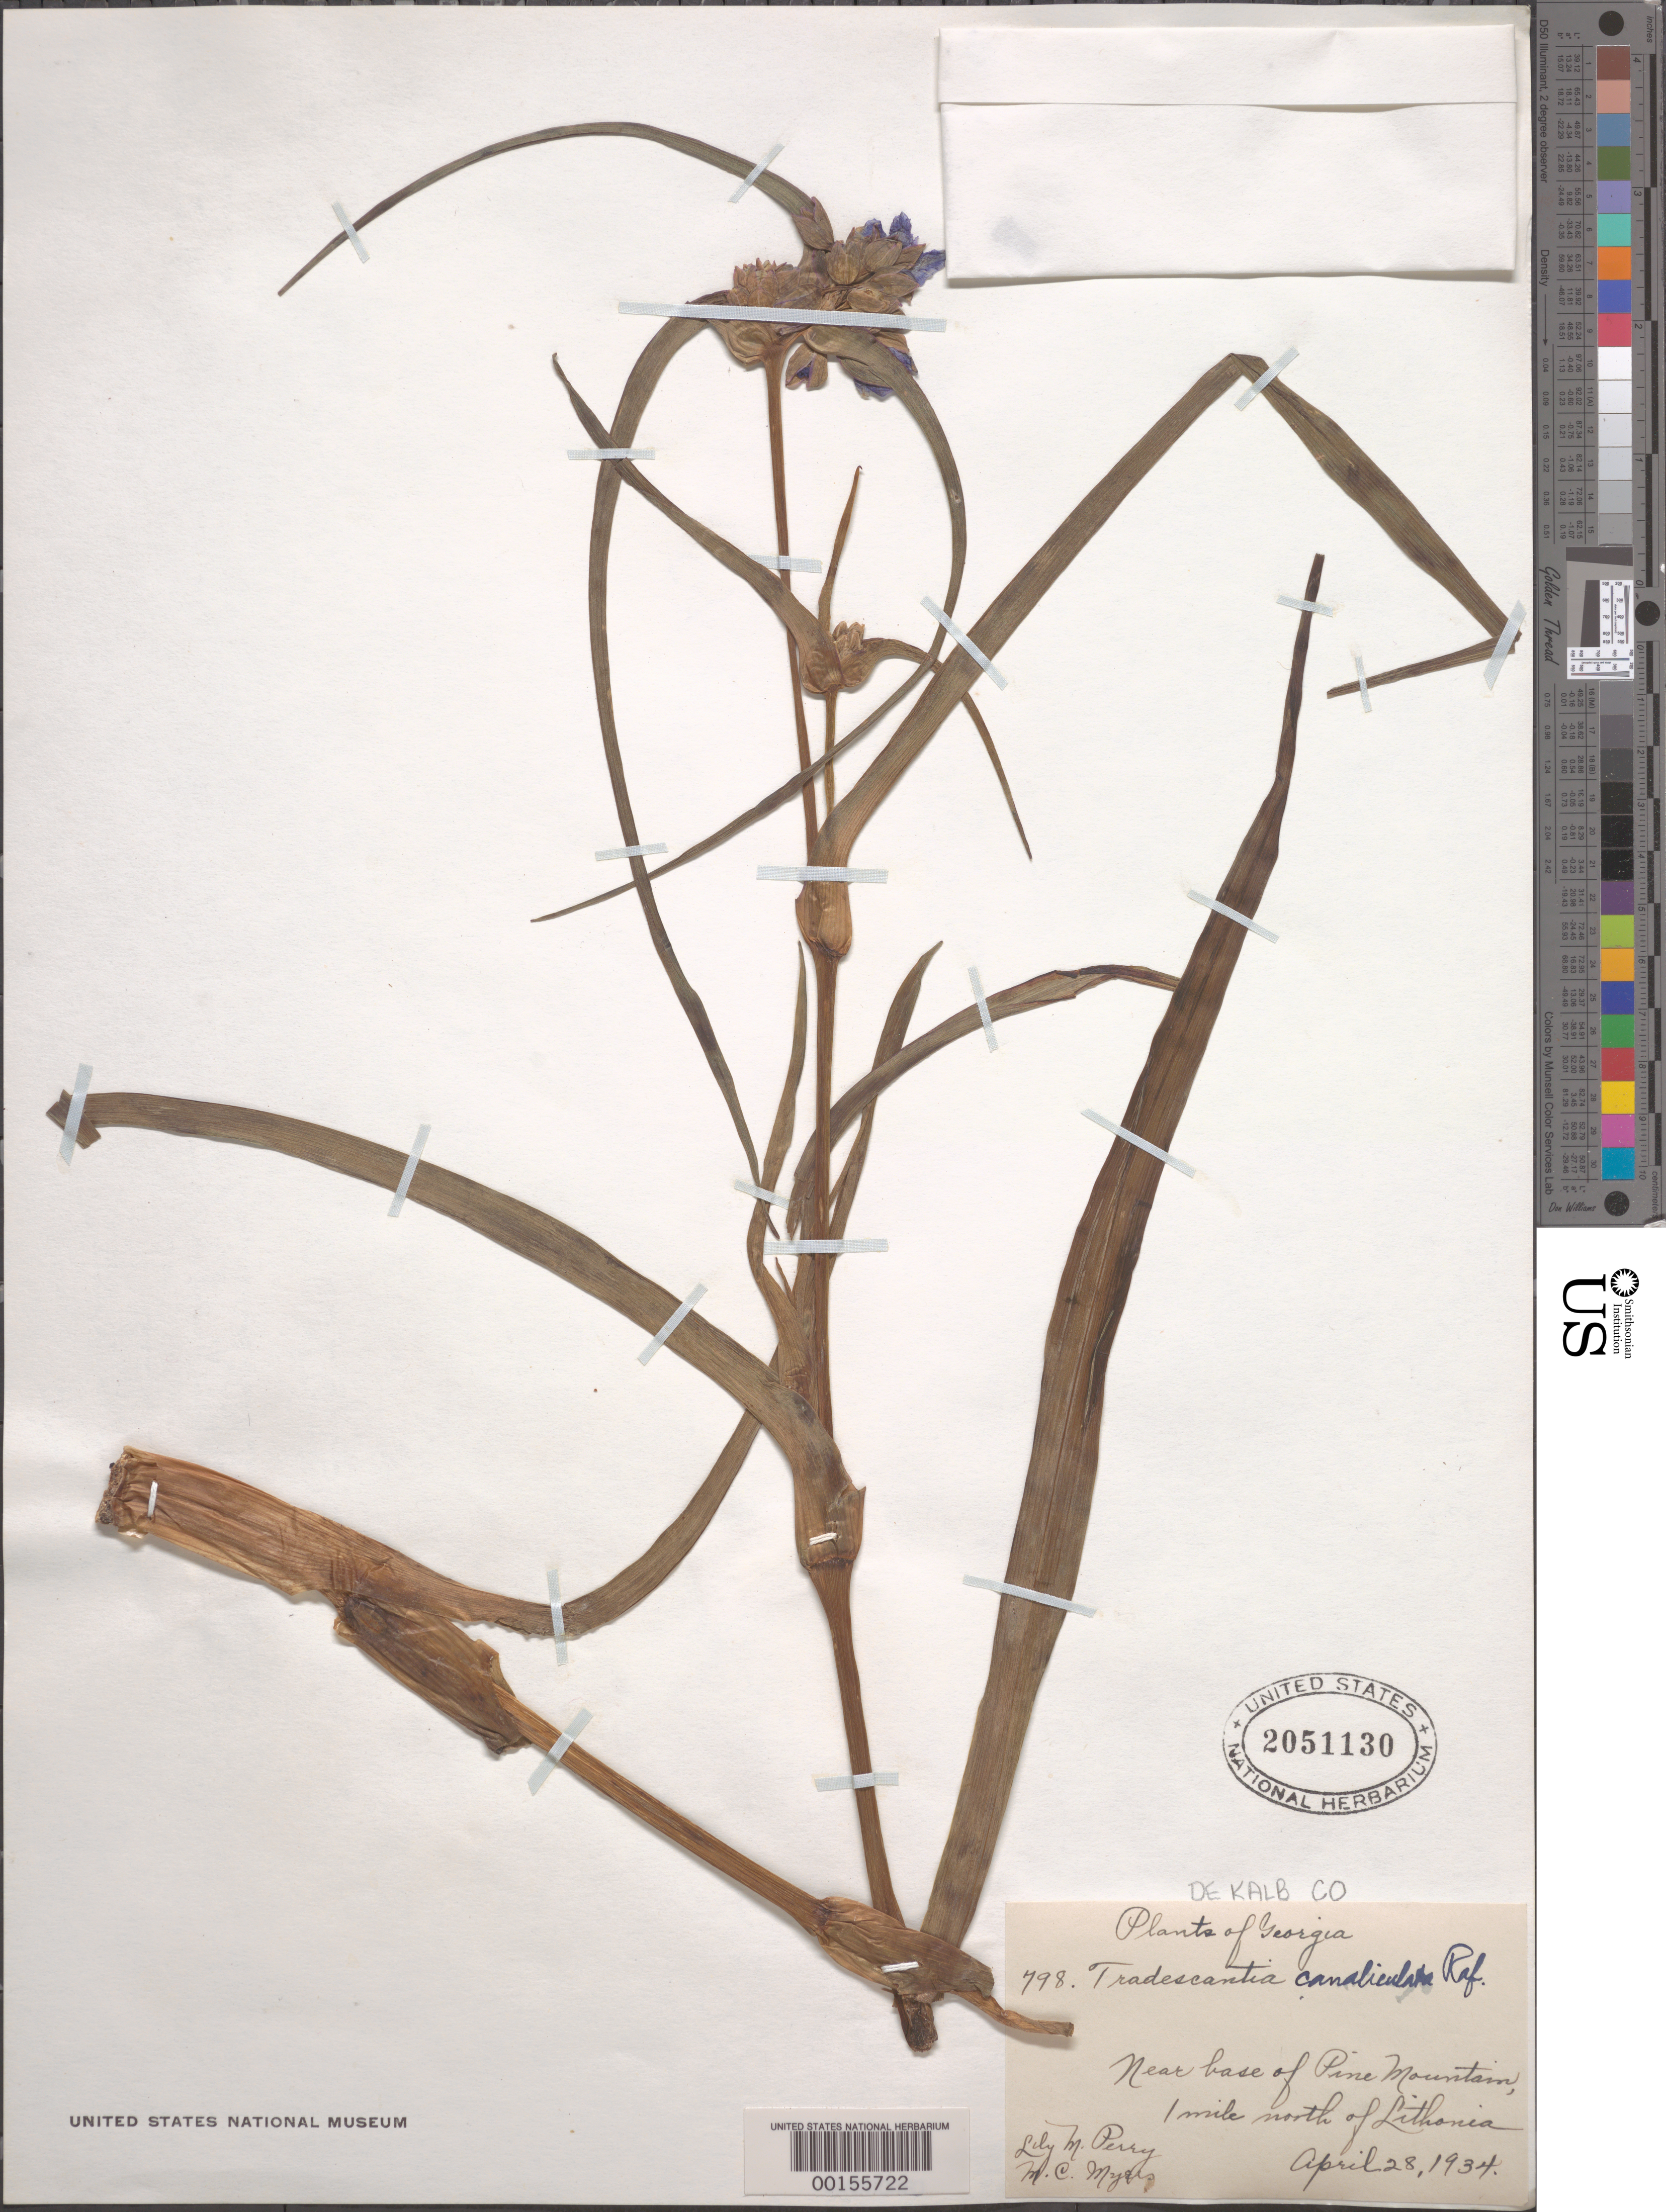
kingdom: Plantae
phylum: Tracheophyta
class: Liliopsida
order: Commelinales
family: Commelinaceae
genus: Tradescantia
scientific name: Tradescantia ohiensis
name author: Raf.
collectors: L. M. Perry & M. Myers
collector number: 798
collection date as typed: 28 Apr 1934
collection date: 1934-04-28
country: United States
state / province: Georgia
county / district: De Kalb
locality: Pine mountain, n of lithonia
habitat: Mountain base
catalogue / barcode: US 2051130